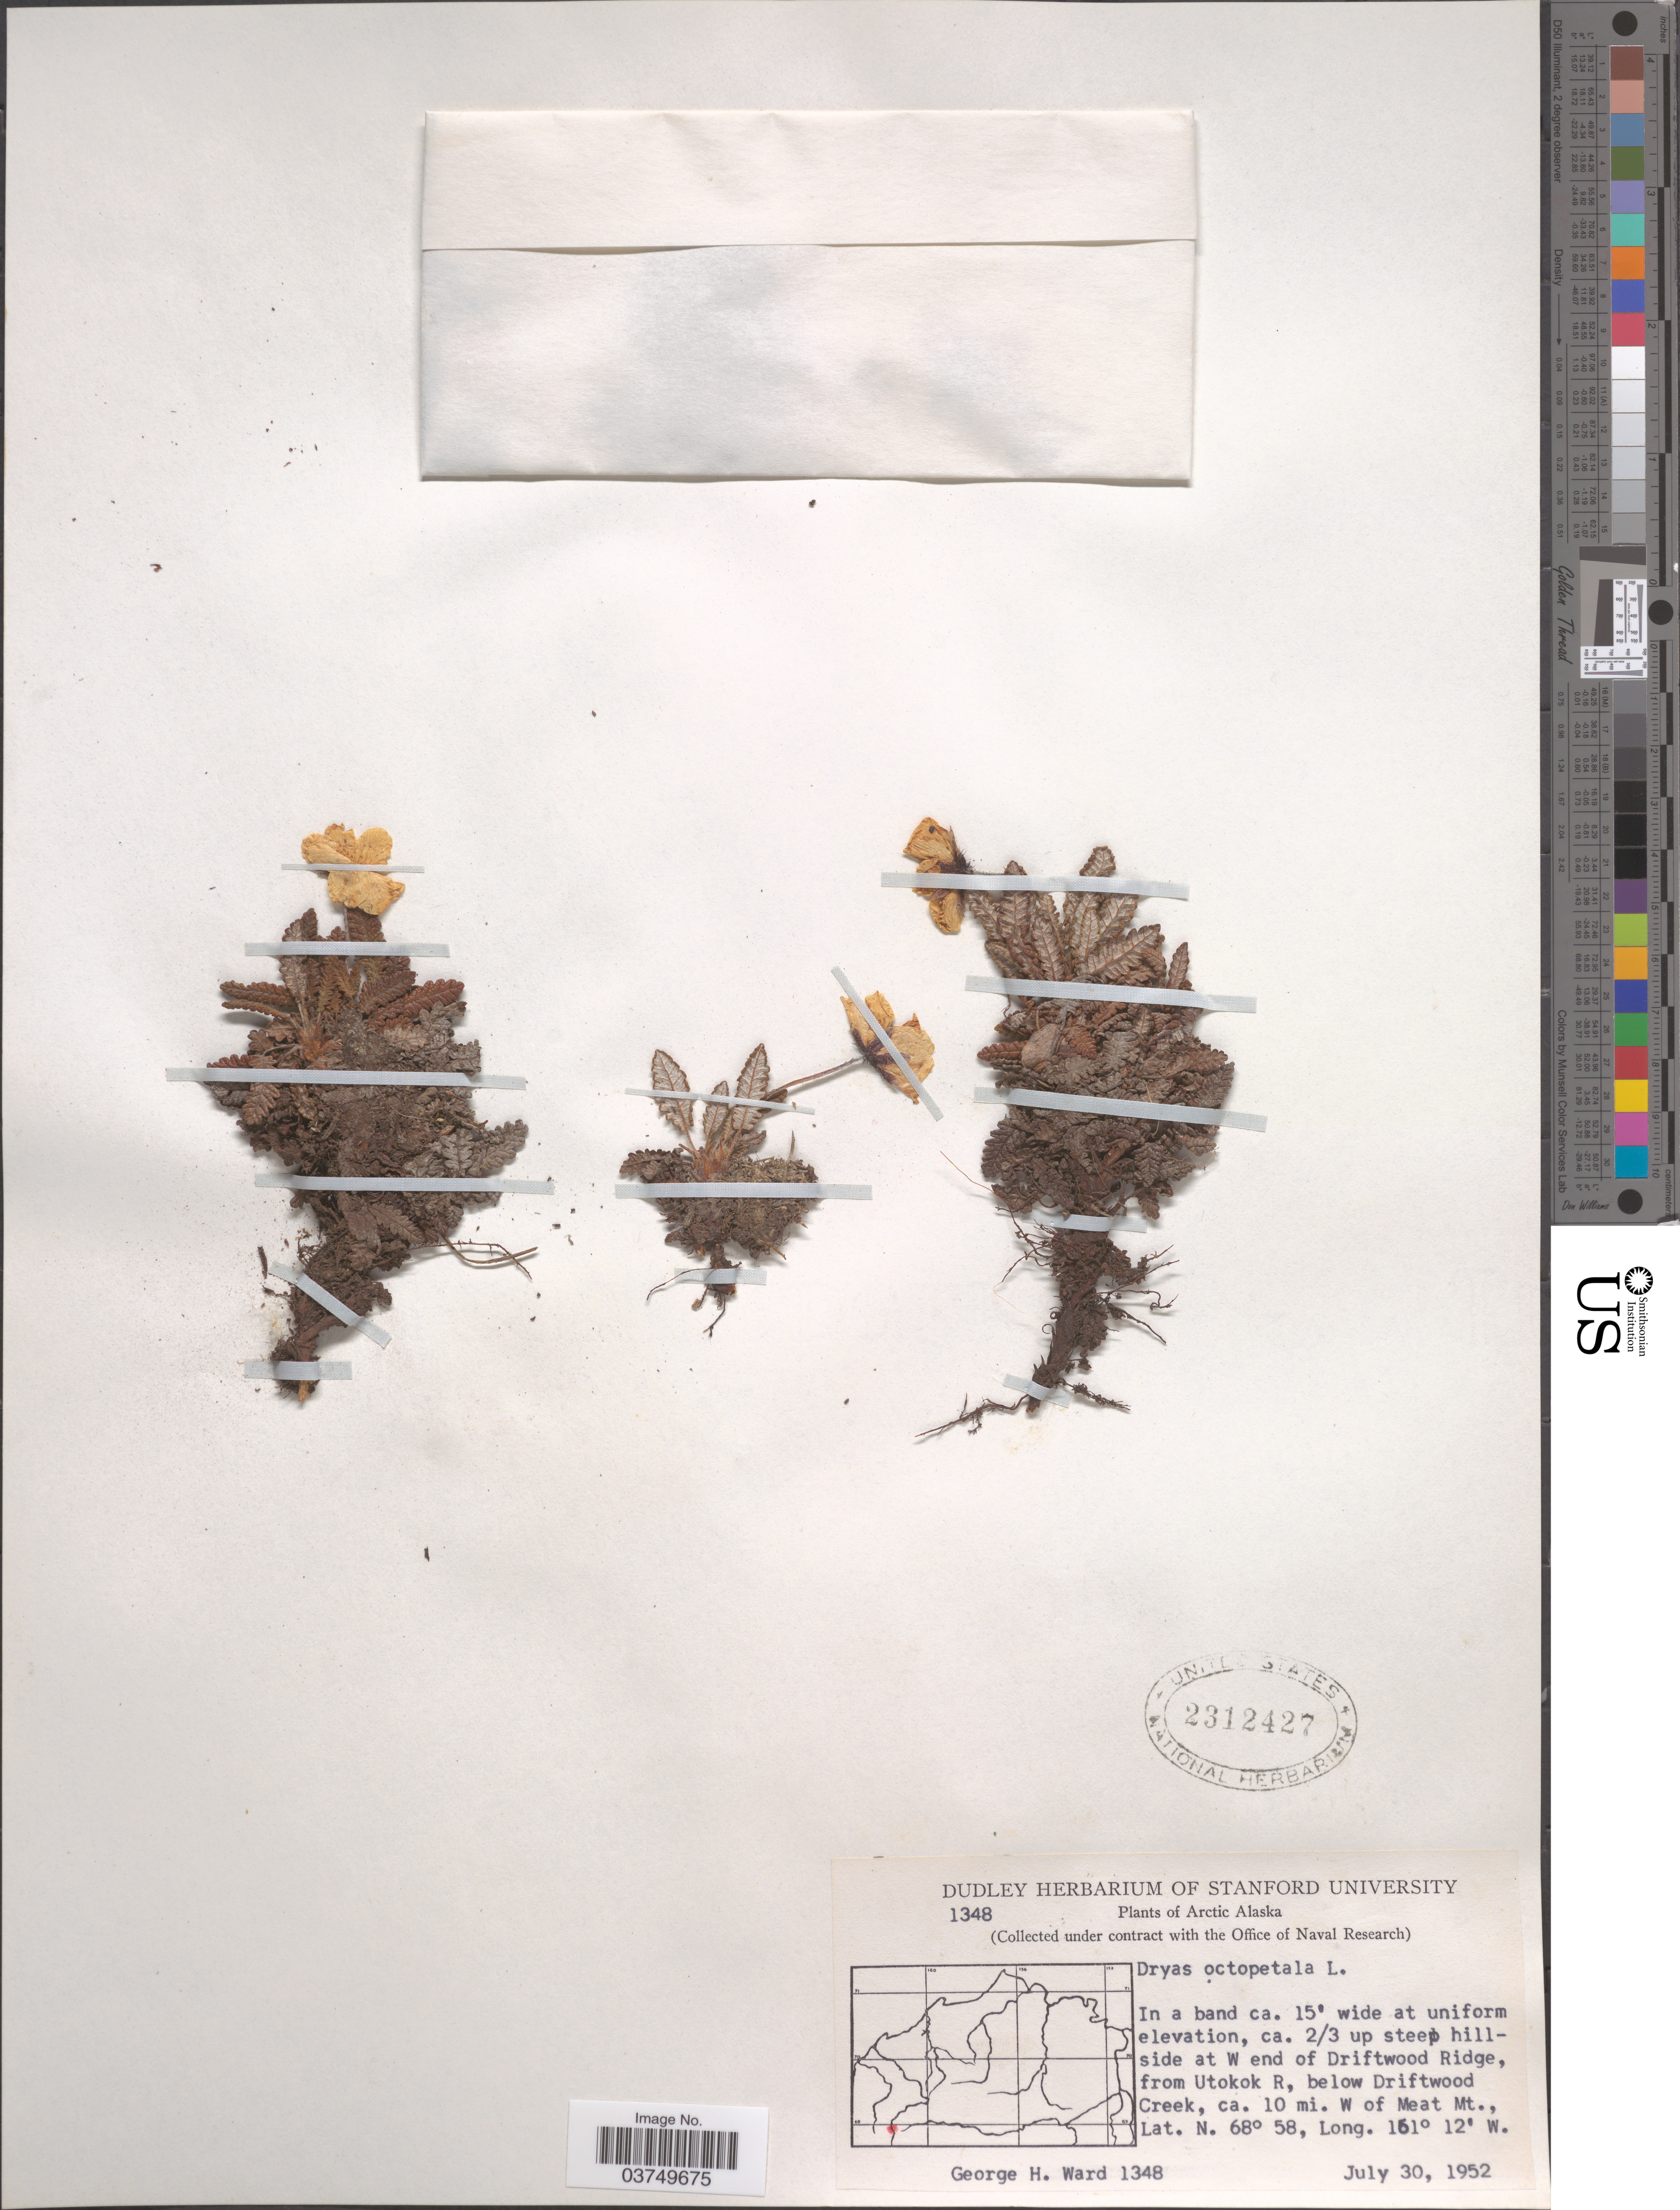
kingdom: Plantae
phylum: Tracheophyta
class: Magnoliopsida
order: Rosales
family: Rosaceae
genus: Dryas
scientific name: Dryas octopetala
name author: L.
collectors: G. H. Ward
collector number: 1348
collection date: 1952-07-30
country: United States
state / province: Alaska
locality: Arctic Alaska. Ca. 2/3 up steep hillside at W end of Driftwood Ridge, from Utokok R, below Driftwood Creek, ca. 10 mi. W of Meat Mt.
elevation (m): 5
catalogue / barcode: US 2312427